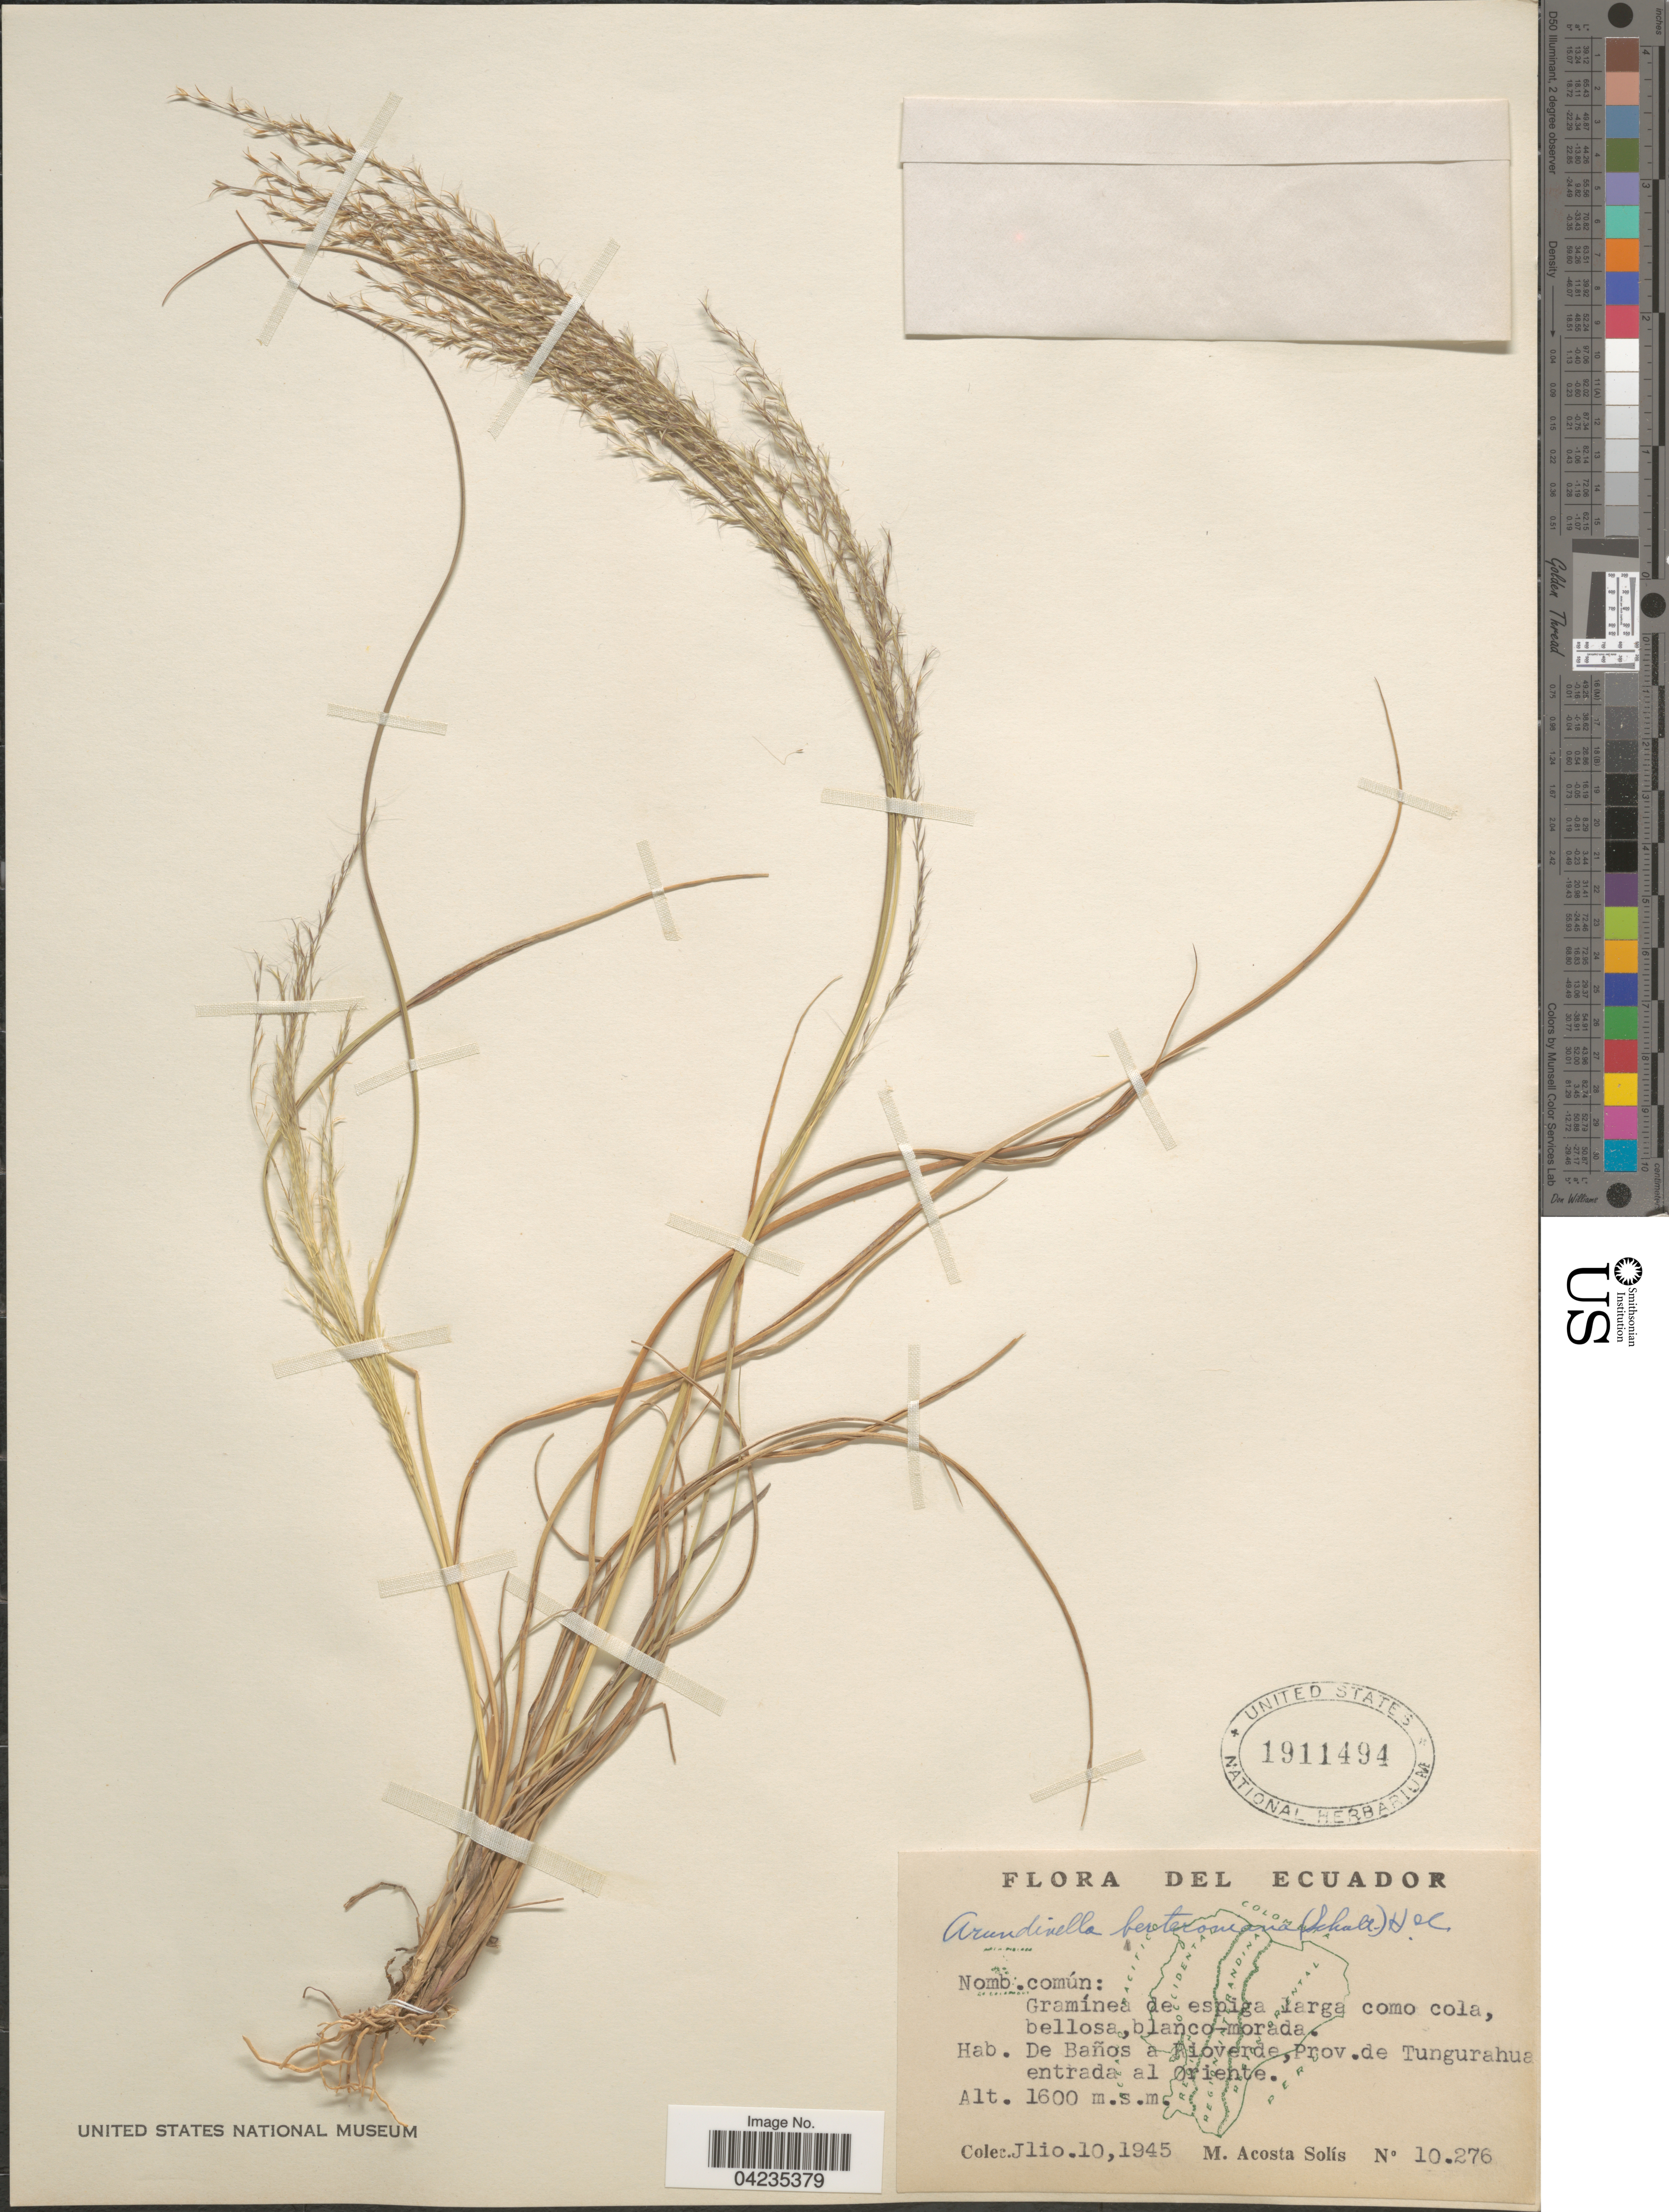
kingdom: Plantae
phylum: Tracheophyta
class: Liliopsida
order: Poales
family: Poaceae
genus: Arundinella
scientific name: Arundinella berteroniana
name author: (Schult.) Hitchc. & Chase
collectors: M. Acosta Solis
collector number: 10276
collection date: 1945-07-10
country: Ecuador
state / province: Tungurahua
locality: De Baños a Rioverde, entrada al Oriente.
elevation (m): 1600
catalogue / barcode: US 1911494